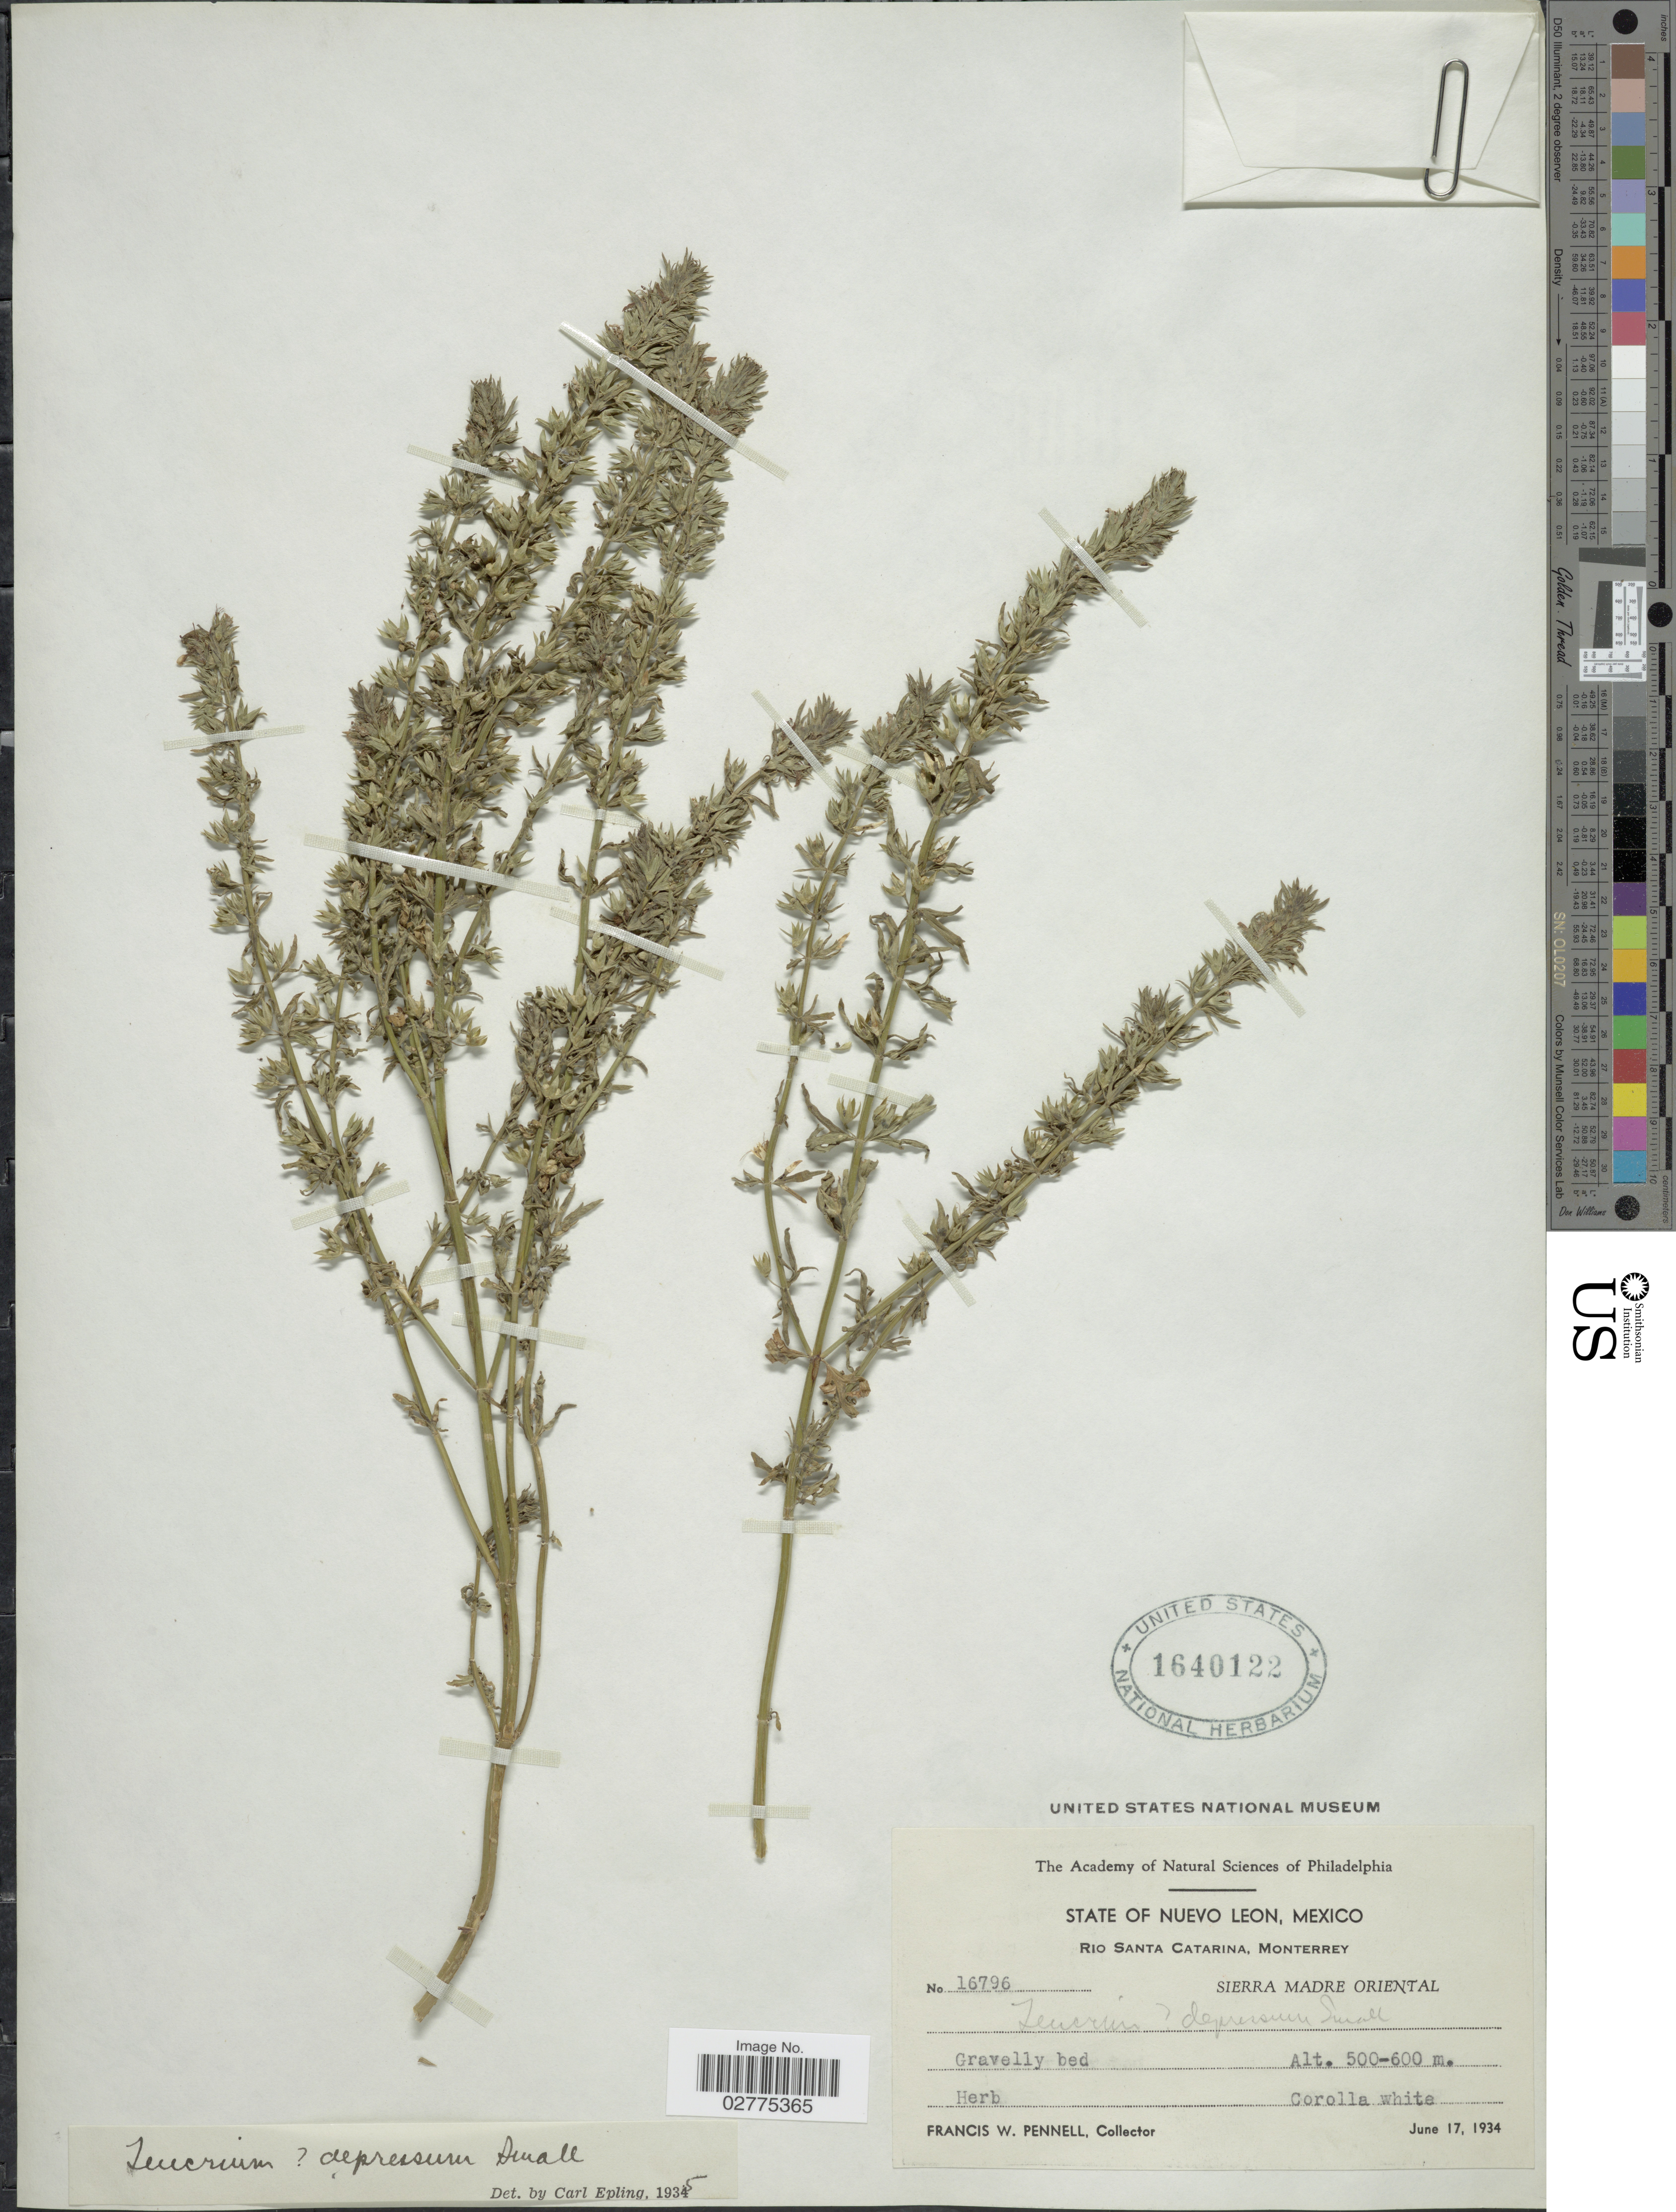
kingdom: Plantae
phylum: Tracheophyta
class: Magnoliopsida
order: Lamiales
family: Lamiaceae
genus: Teucrium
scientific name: Teucrium cubense subsp. depressum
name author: (Small) E. M. McClint. & Epling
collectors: F. W. Pennell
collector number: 16796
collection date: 1934-06-17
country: Mexico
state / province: Nuevo León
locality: Rio Santa Catarina, Monterrey, Sierra Madre Oriental.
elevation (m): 500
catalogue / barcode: US 1640122